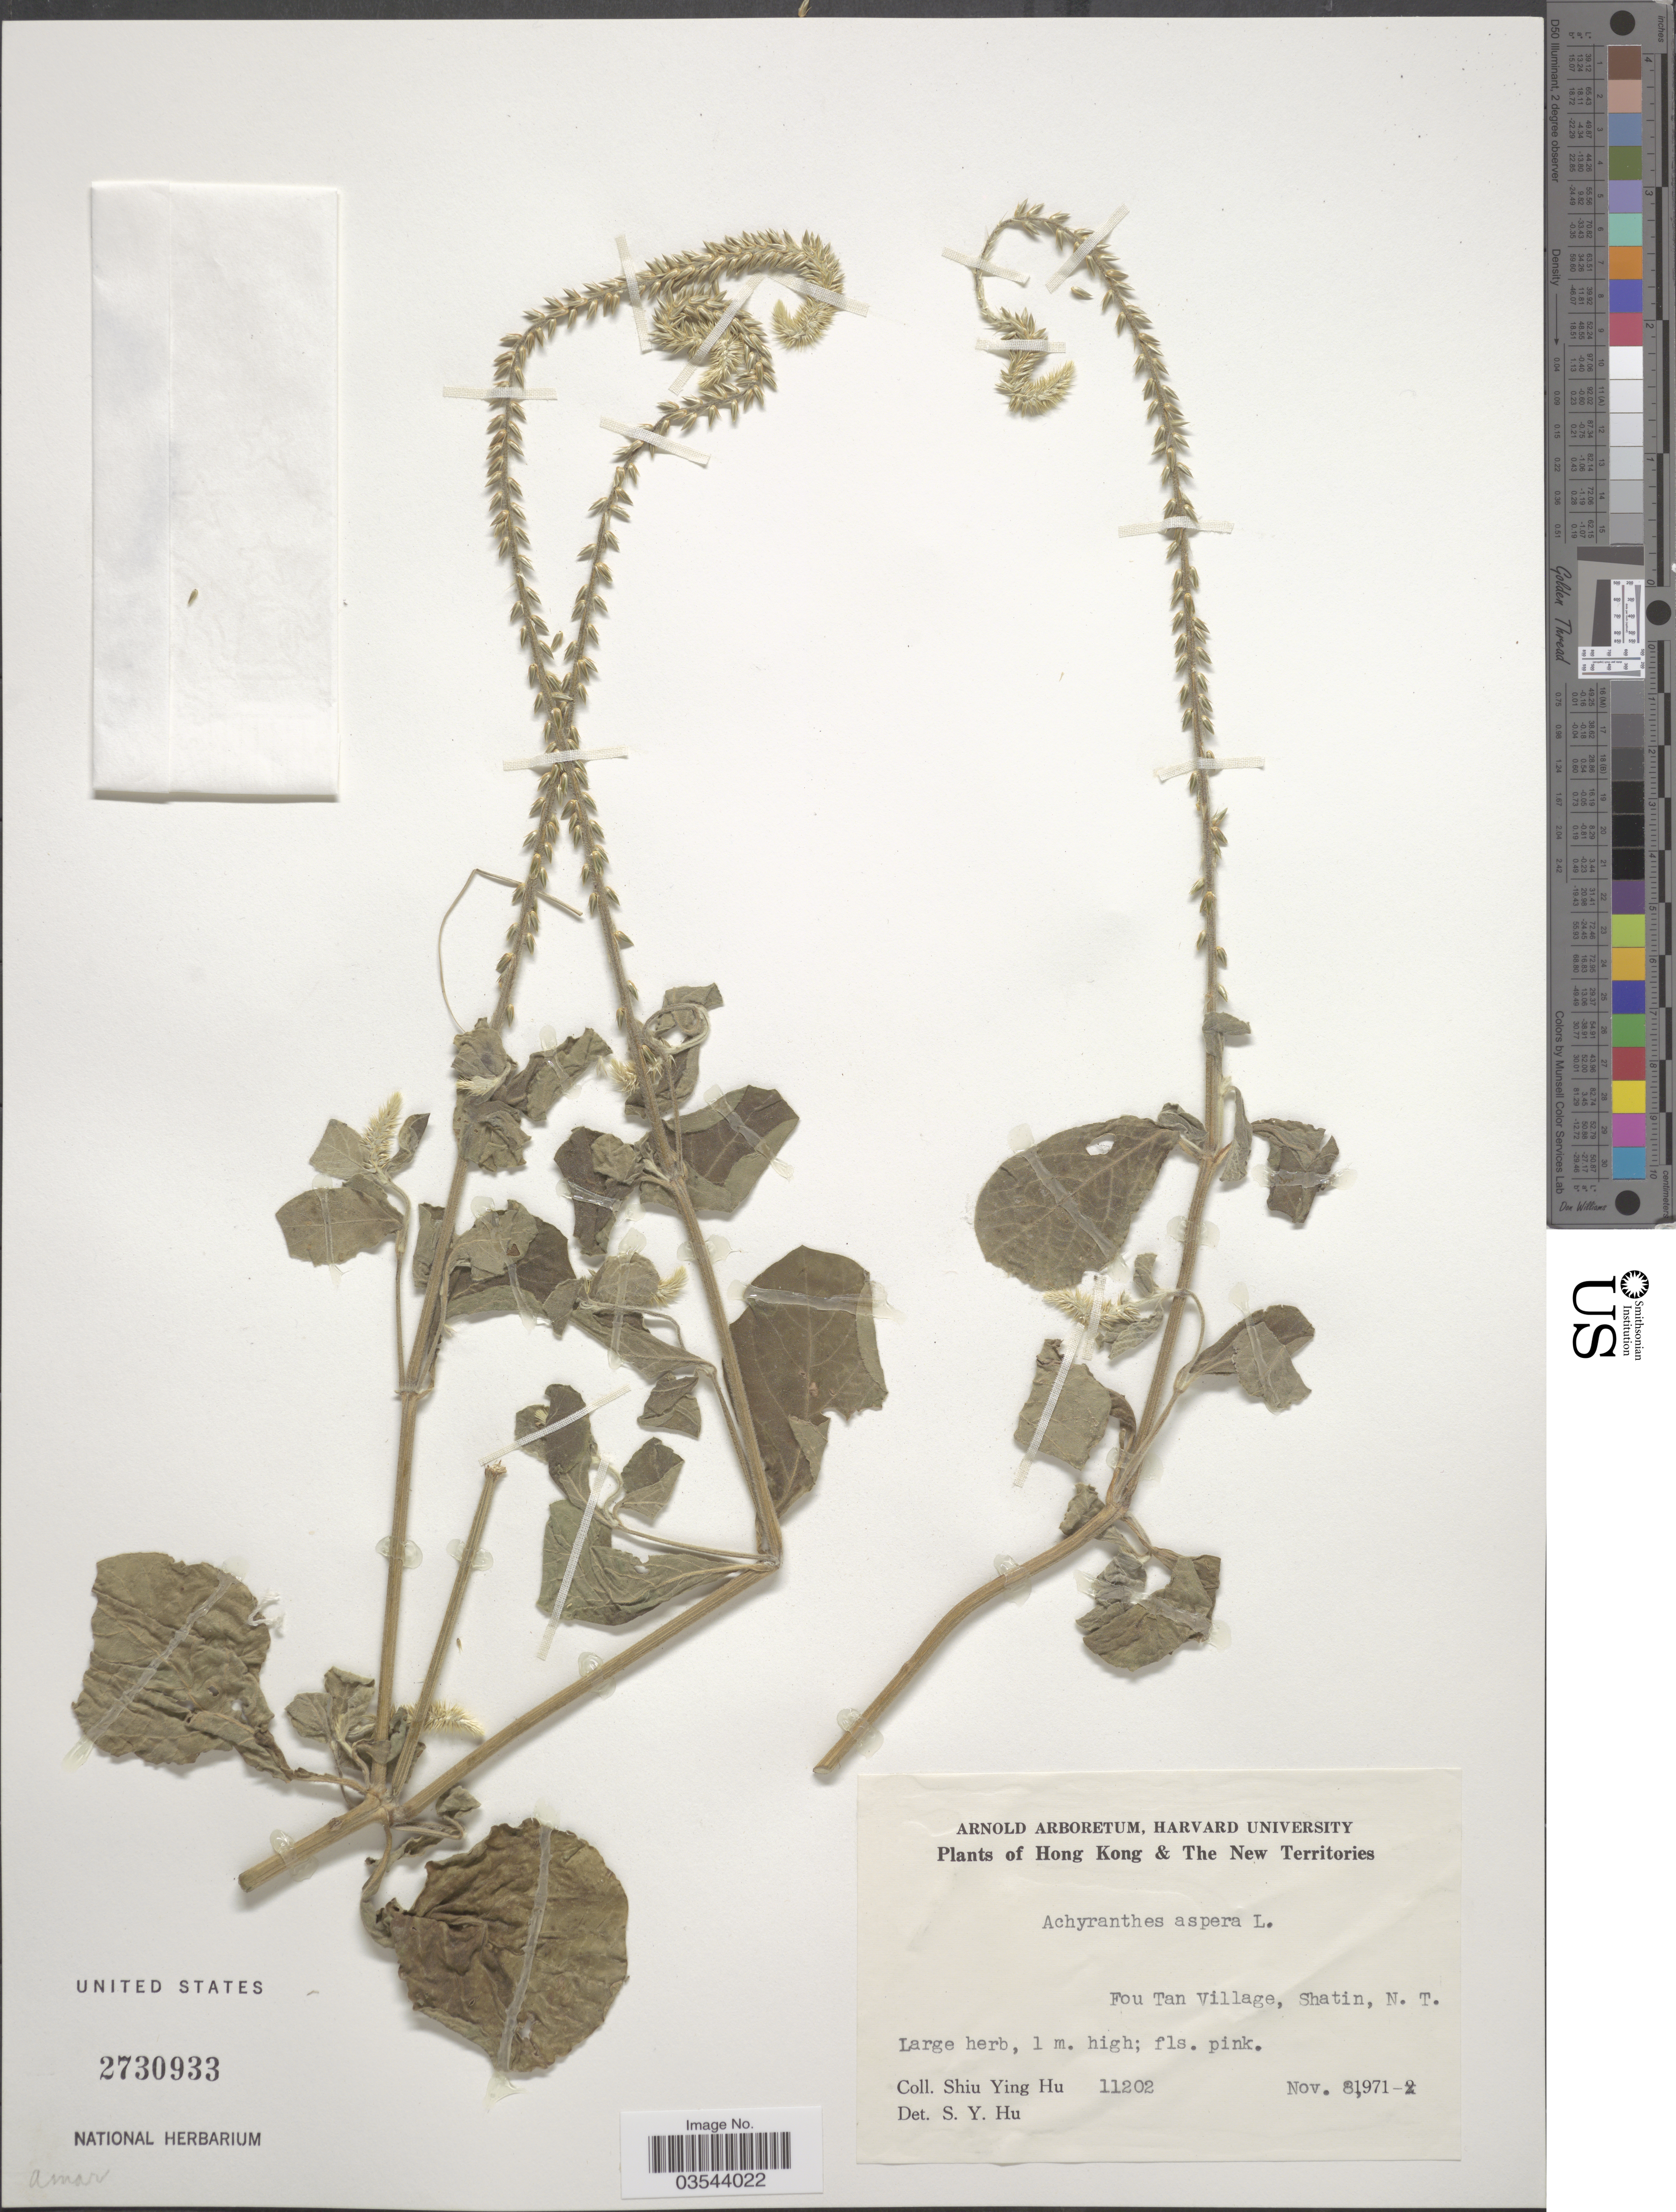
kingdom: Plantae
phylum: Tracheophyta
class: Magnoliopsida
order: Caryophyllales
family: Amaranthaceae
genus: Achyranthes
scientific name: Achyranthes aspera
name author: L.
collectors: S. Y. Hu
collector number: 11202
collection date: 1971-11-08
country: China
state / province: Hong Kong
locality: Fou Tan village, Shatin, N. T.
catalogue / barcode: US 2730933